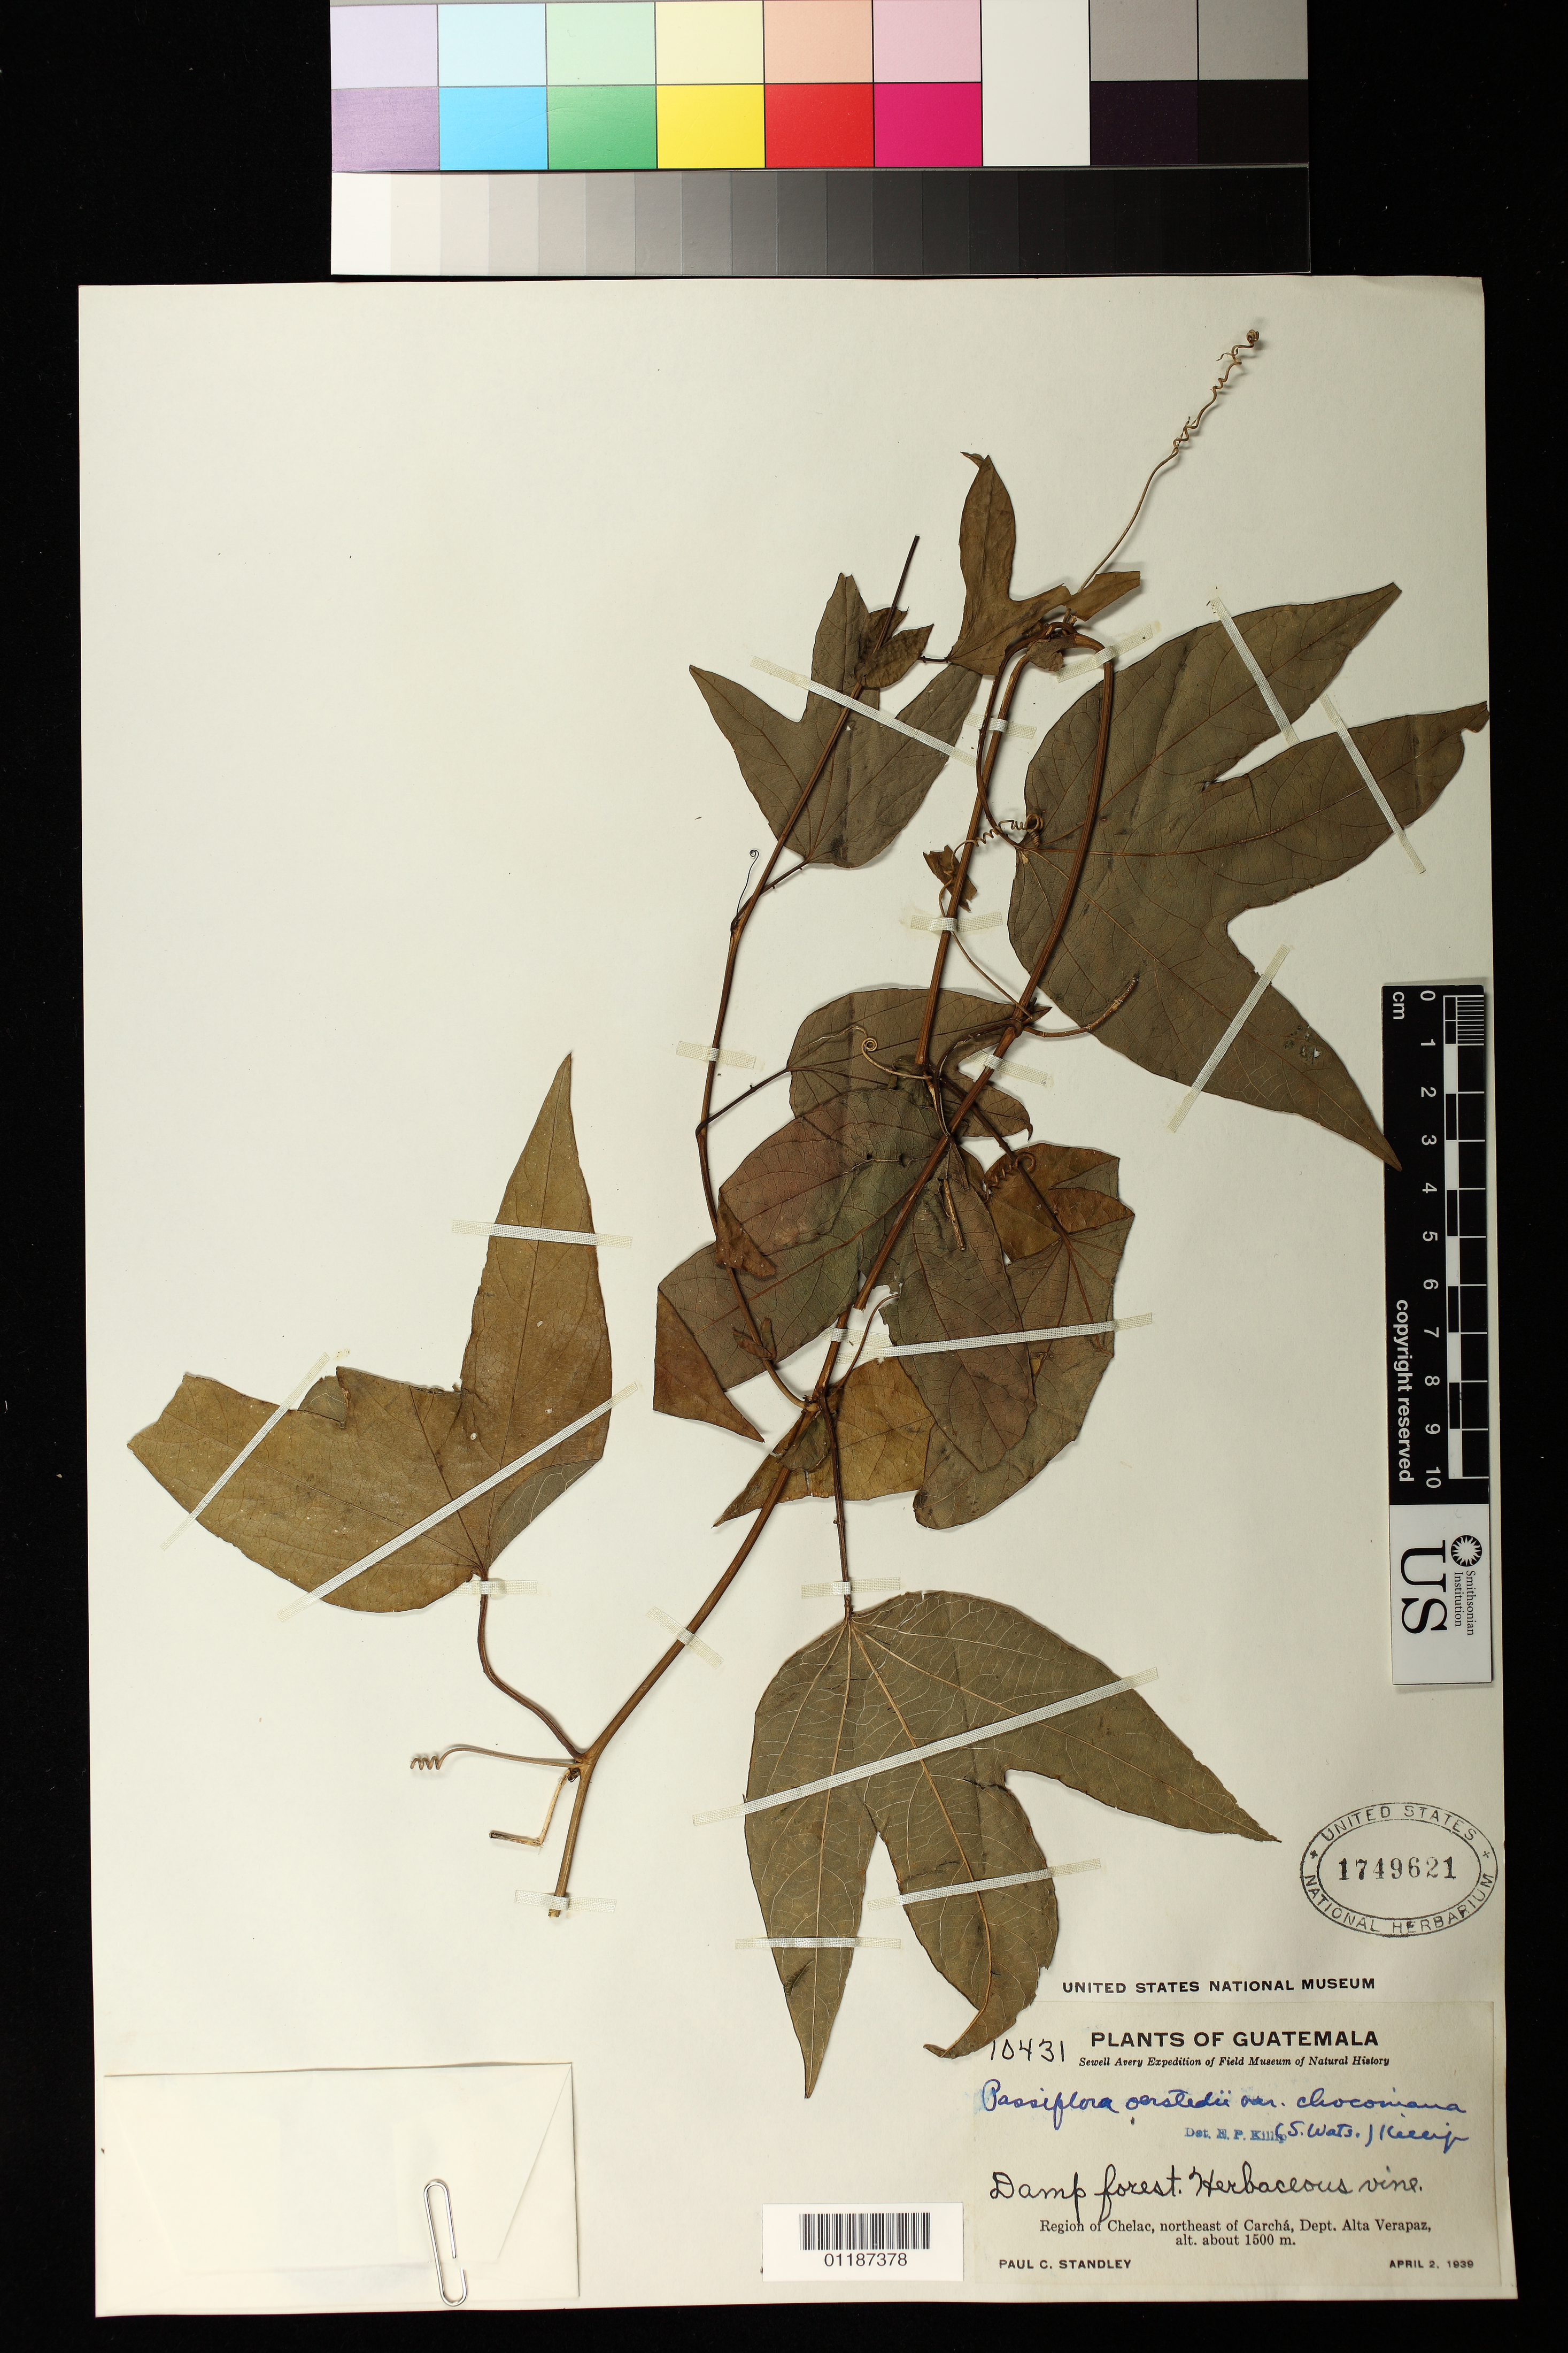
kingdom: Plantae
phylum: Tracheophyta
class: Magnoliopsida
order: Malpighiales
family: Passifloraceae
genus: Passiflora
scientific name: Passiflora oerstedii var. choconiana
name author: (S. Watson) Killip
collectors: P. C. Standley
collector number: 10431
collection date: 1939-04-02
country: Guatemala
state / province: Alta Verapaz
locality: Region of Chelac, northeast of Carcha,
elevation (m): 1500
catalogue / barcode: US 1749621